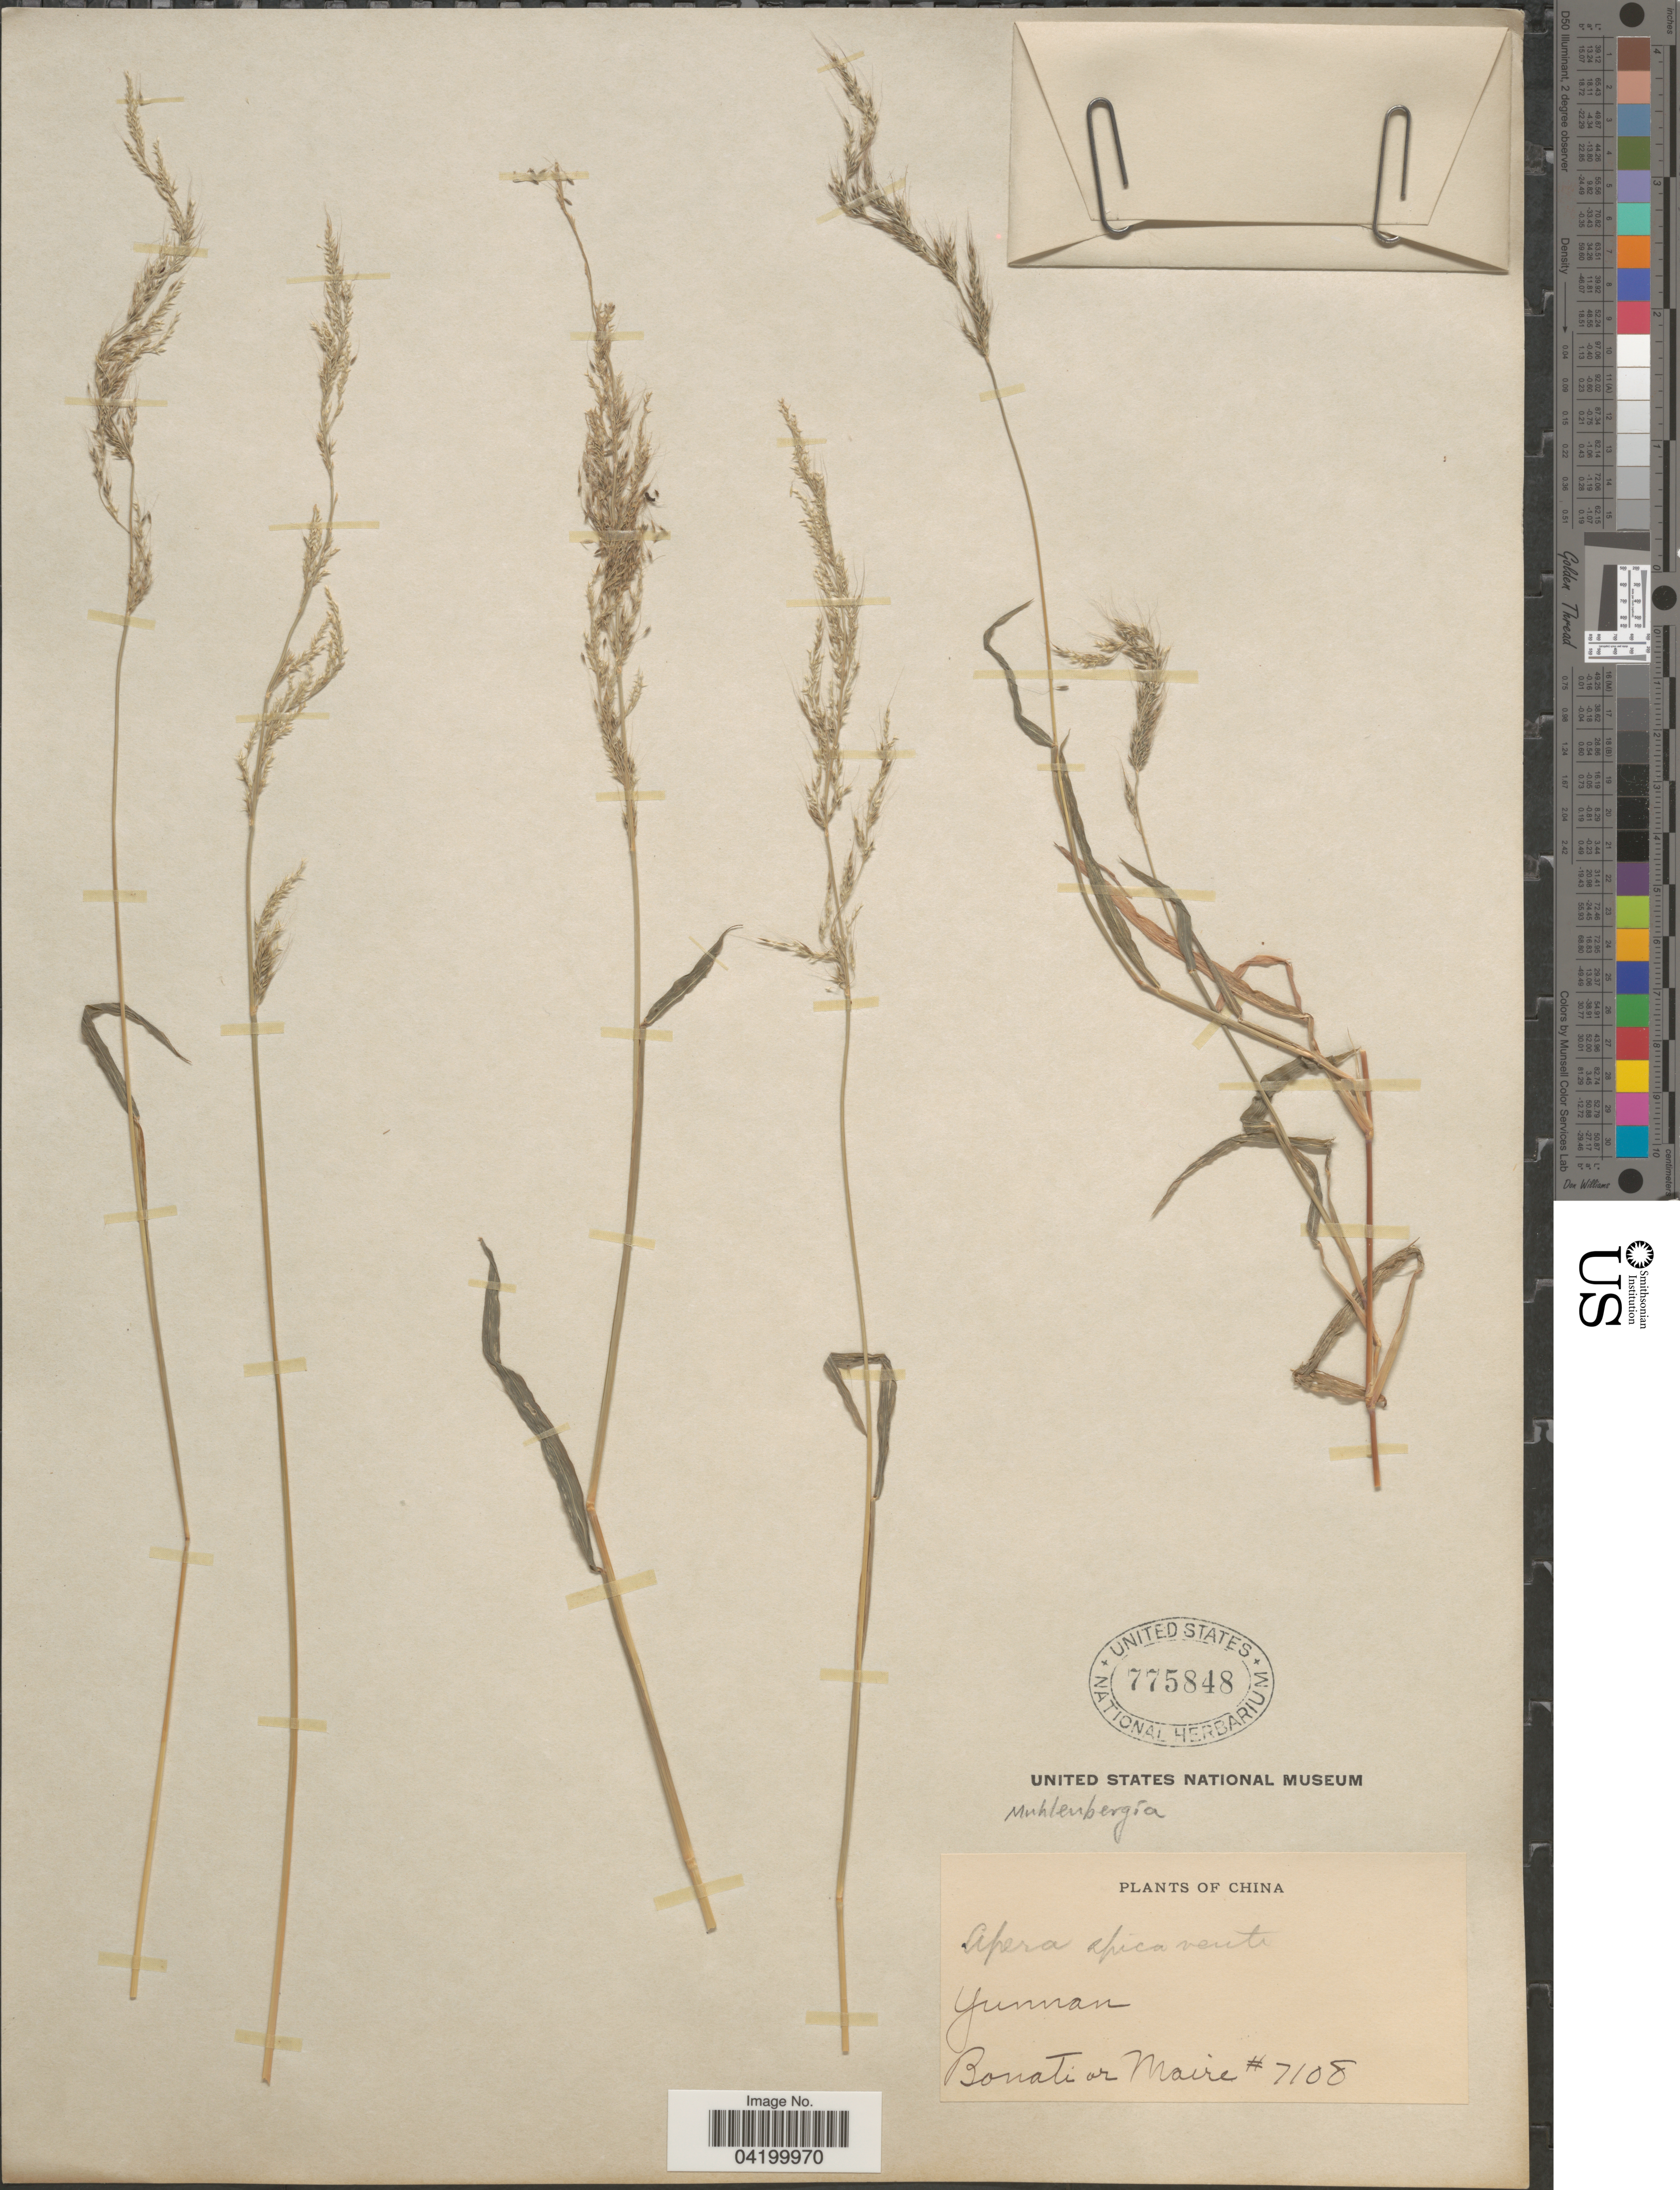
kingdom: Plantae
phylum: Tracheophyta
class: Liliopsida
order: Poales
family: Poaceae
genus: Muhlenbergia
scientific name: Muhlenbergia huegelii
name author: Trin.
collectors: -. Bonati & Maire, --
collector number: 7108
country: China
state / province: Yunnan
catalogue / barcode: US 775848